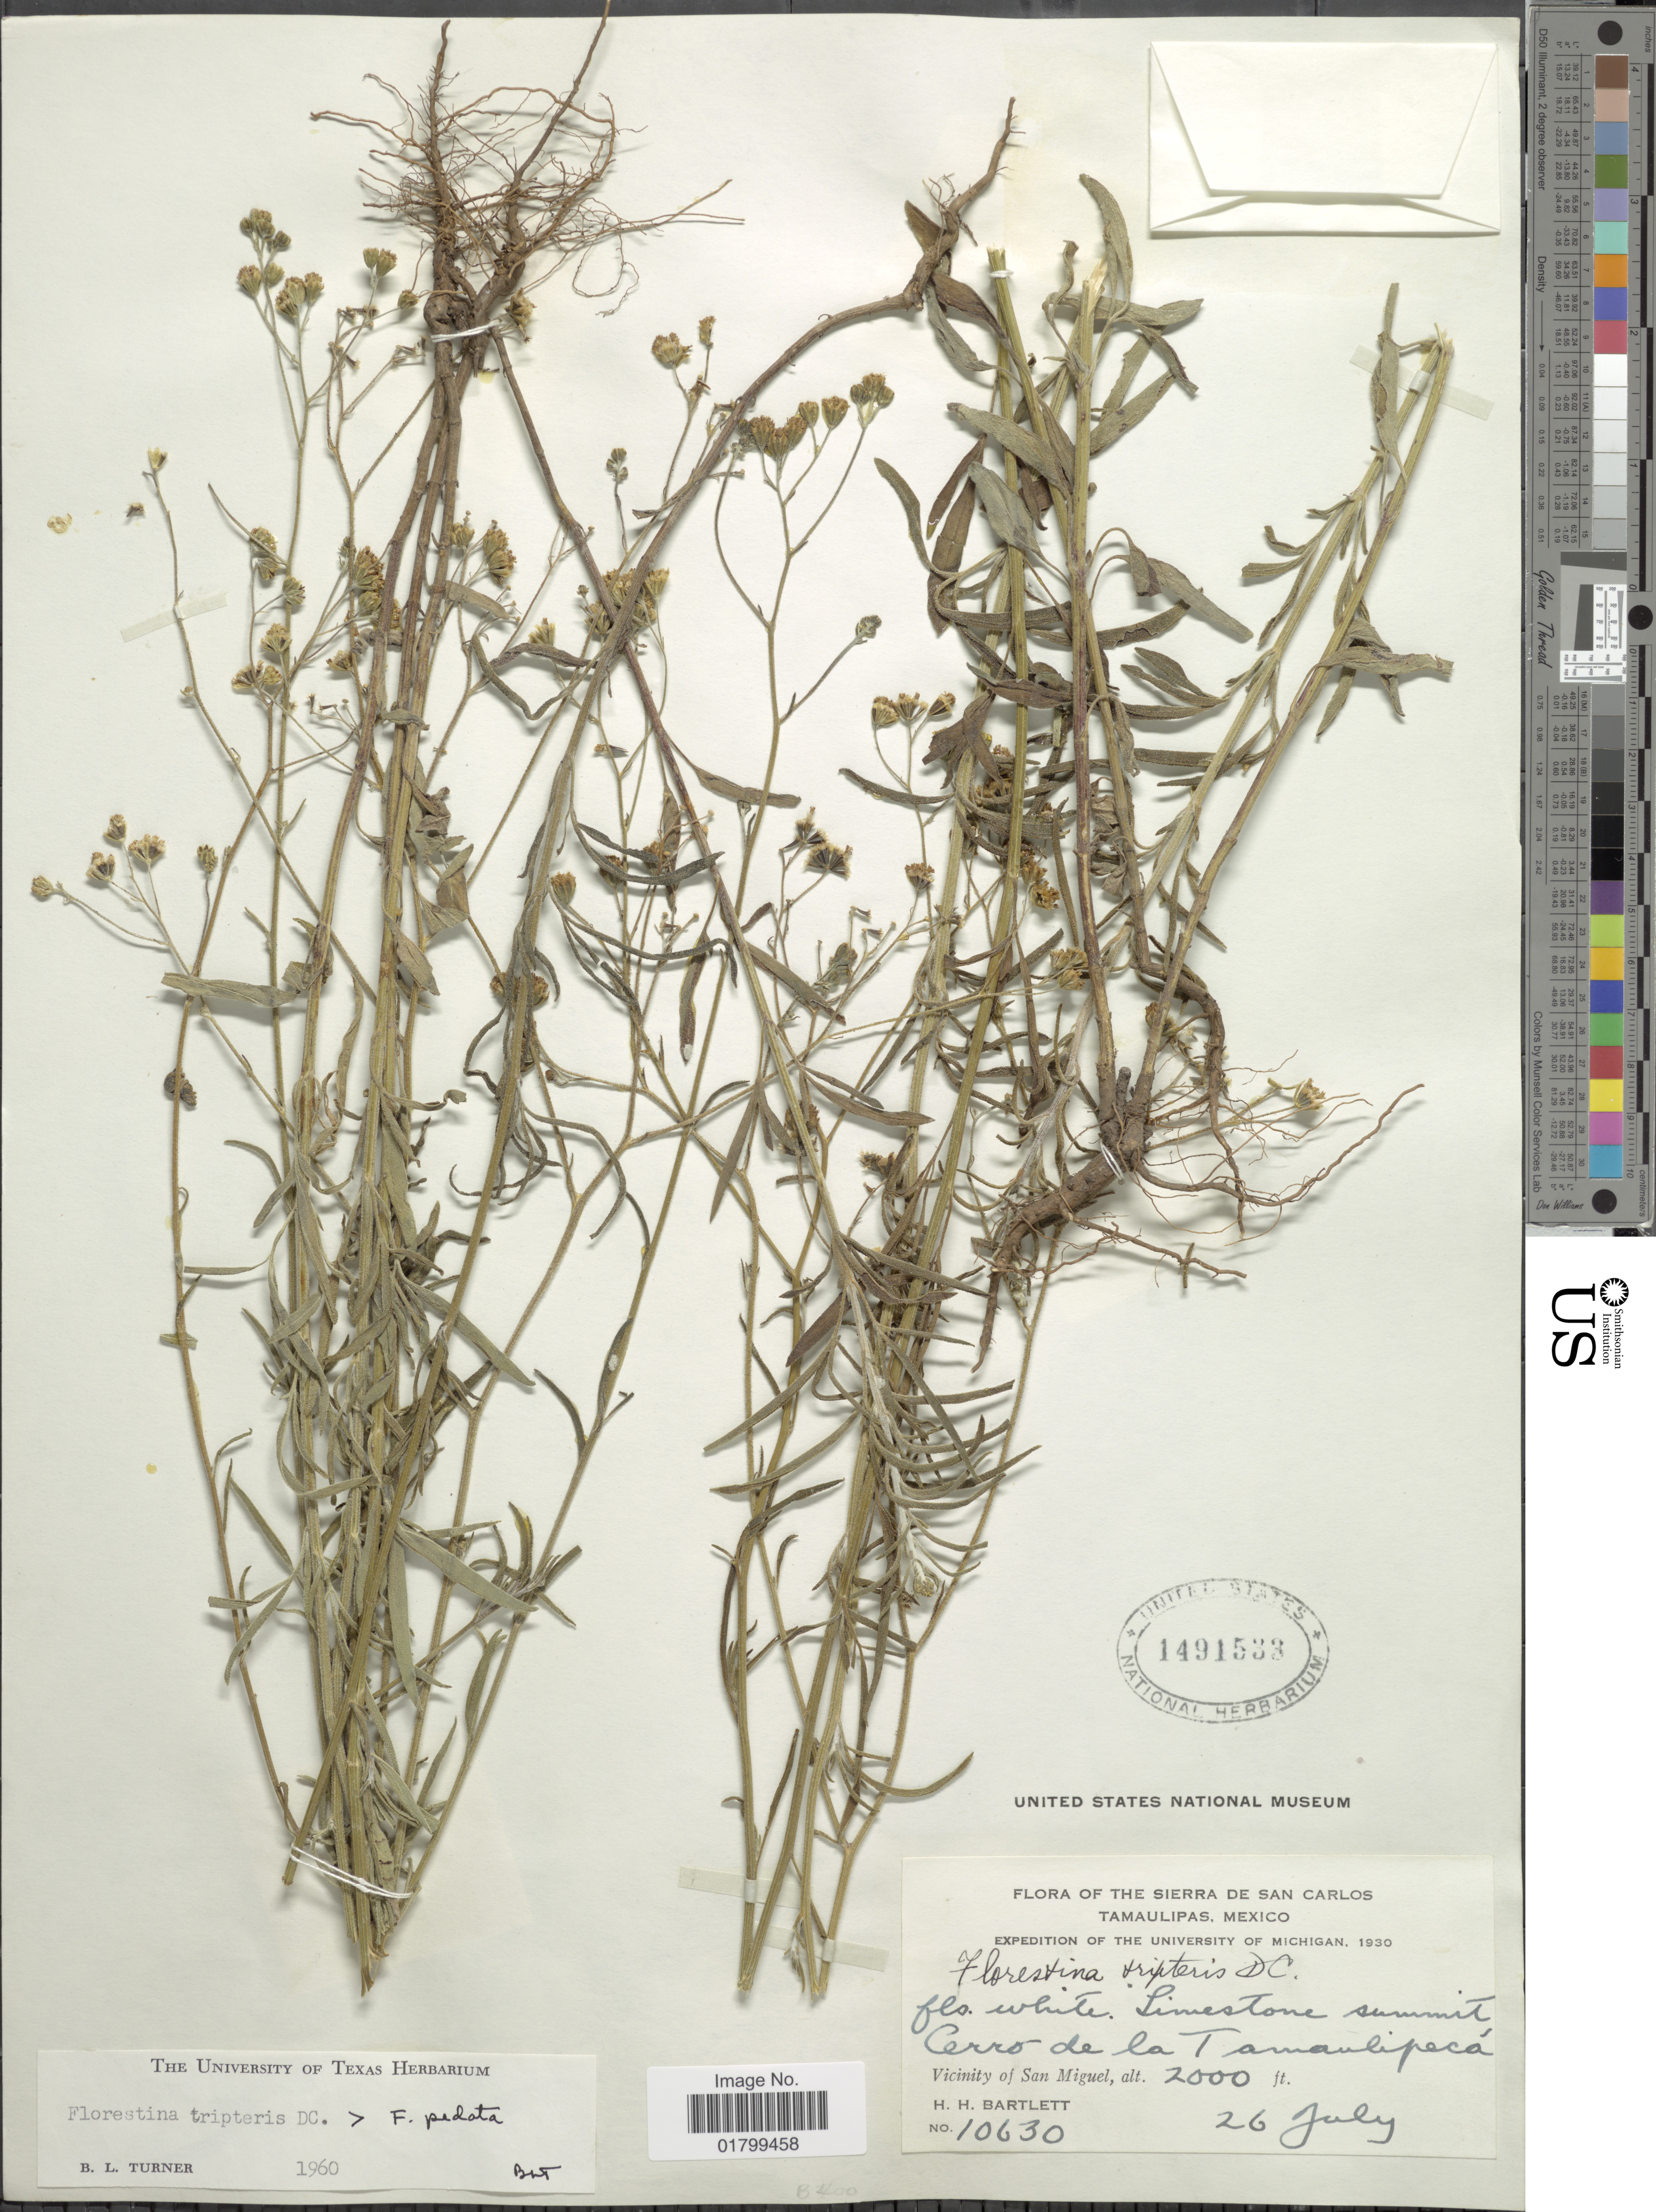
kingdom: Plantae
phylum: Tracheophyta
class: Magnoliopsida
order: Asterales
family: Asteraceae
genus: Florestina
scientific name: Florestina tripteris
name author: DC.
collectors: H. H. Bartlett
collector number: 10630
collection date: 1930-07-26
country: Mexico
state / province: Tamaulipas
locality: Cerro de la Tamaulipas, vicinity of San Miguel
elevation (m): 610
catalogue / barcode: US 1491533